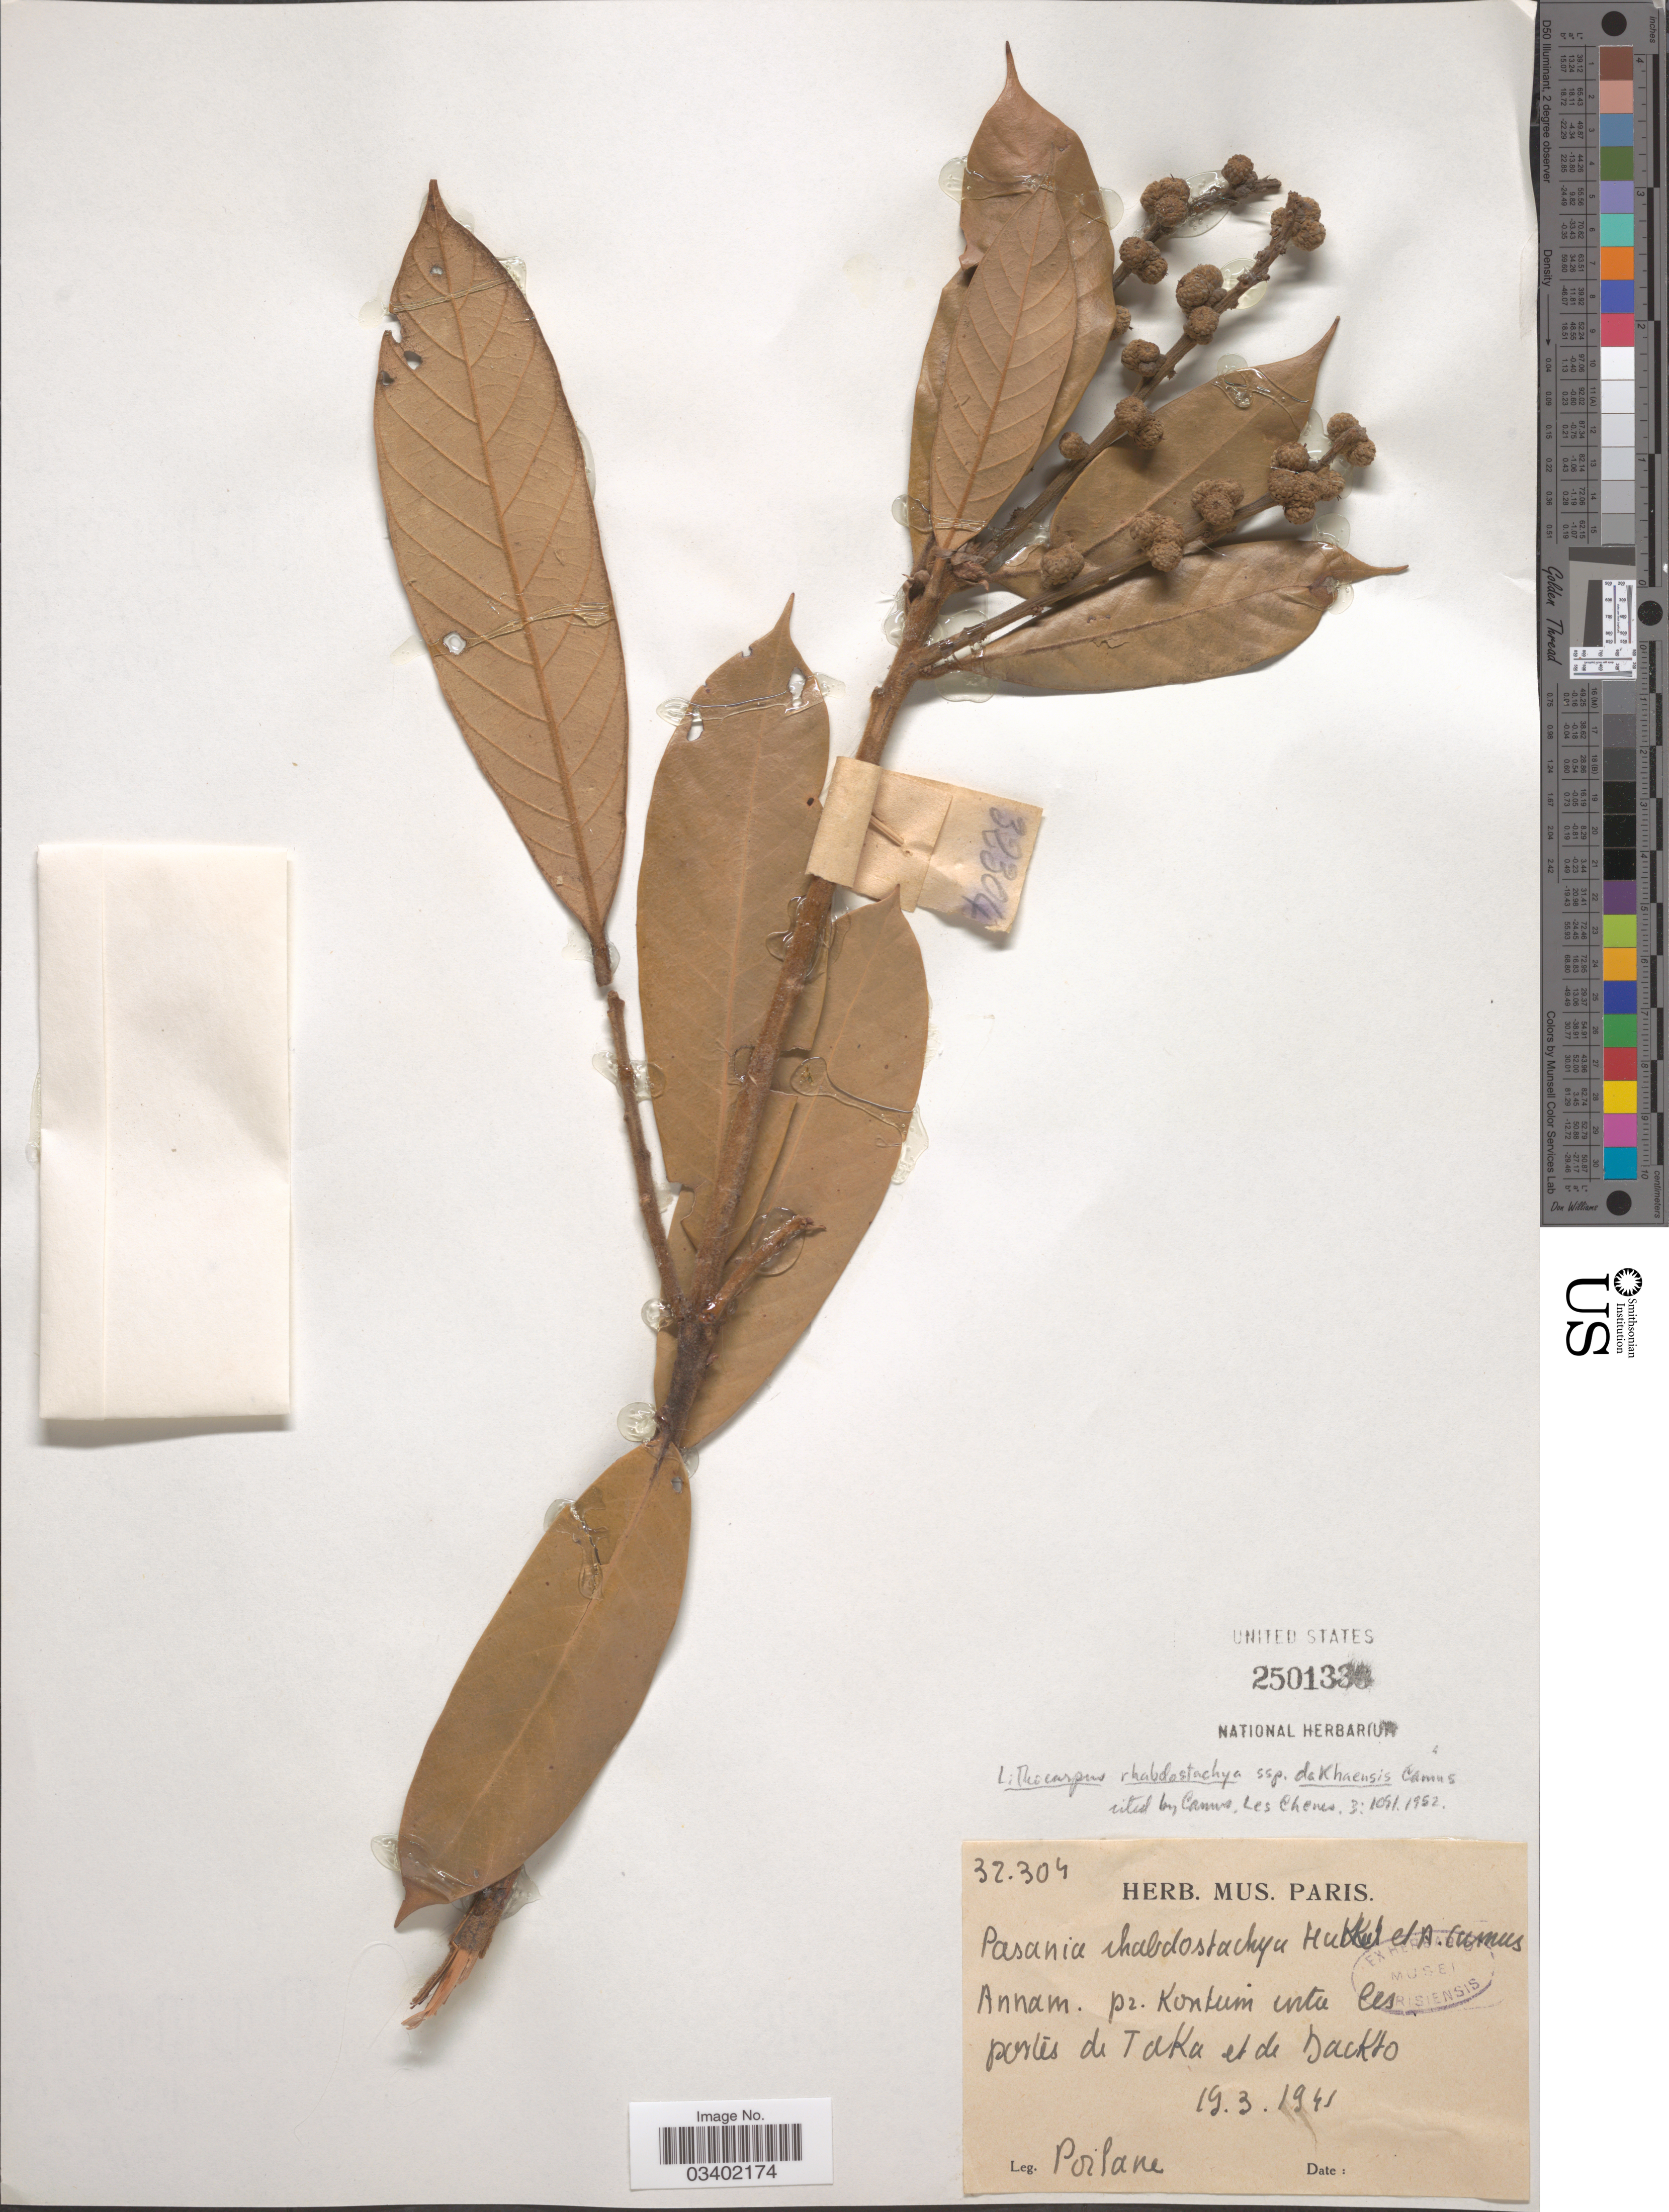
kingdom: Plantae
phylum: Tracheophyta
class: Magnoliopsida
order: Fagales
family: Betulaceae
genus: Betula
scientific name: Betula rhabdostachyus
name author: (Hickel & A. Camus) A. Camus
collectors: -. Poilane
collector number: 32304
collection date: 1941-03-19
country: Vietnam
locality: Annam. pr. Kontum entre les portes de Taka et de Dackto.